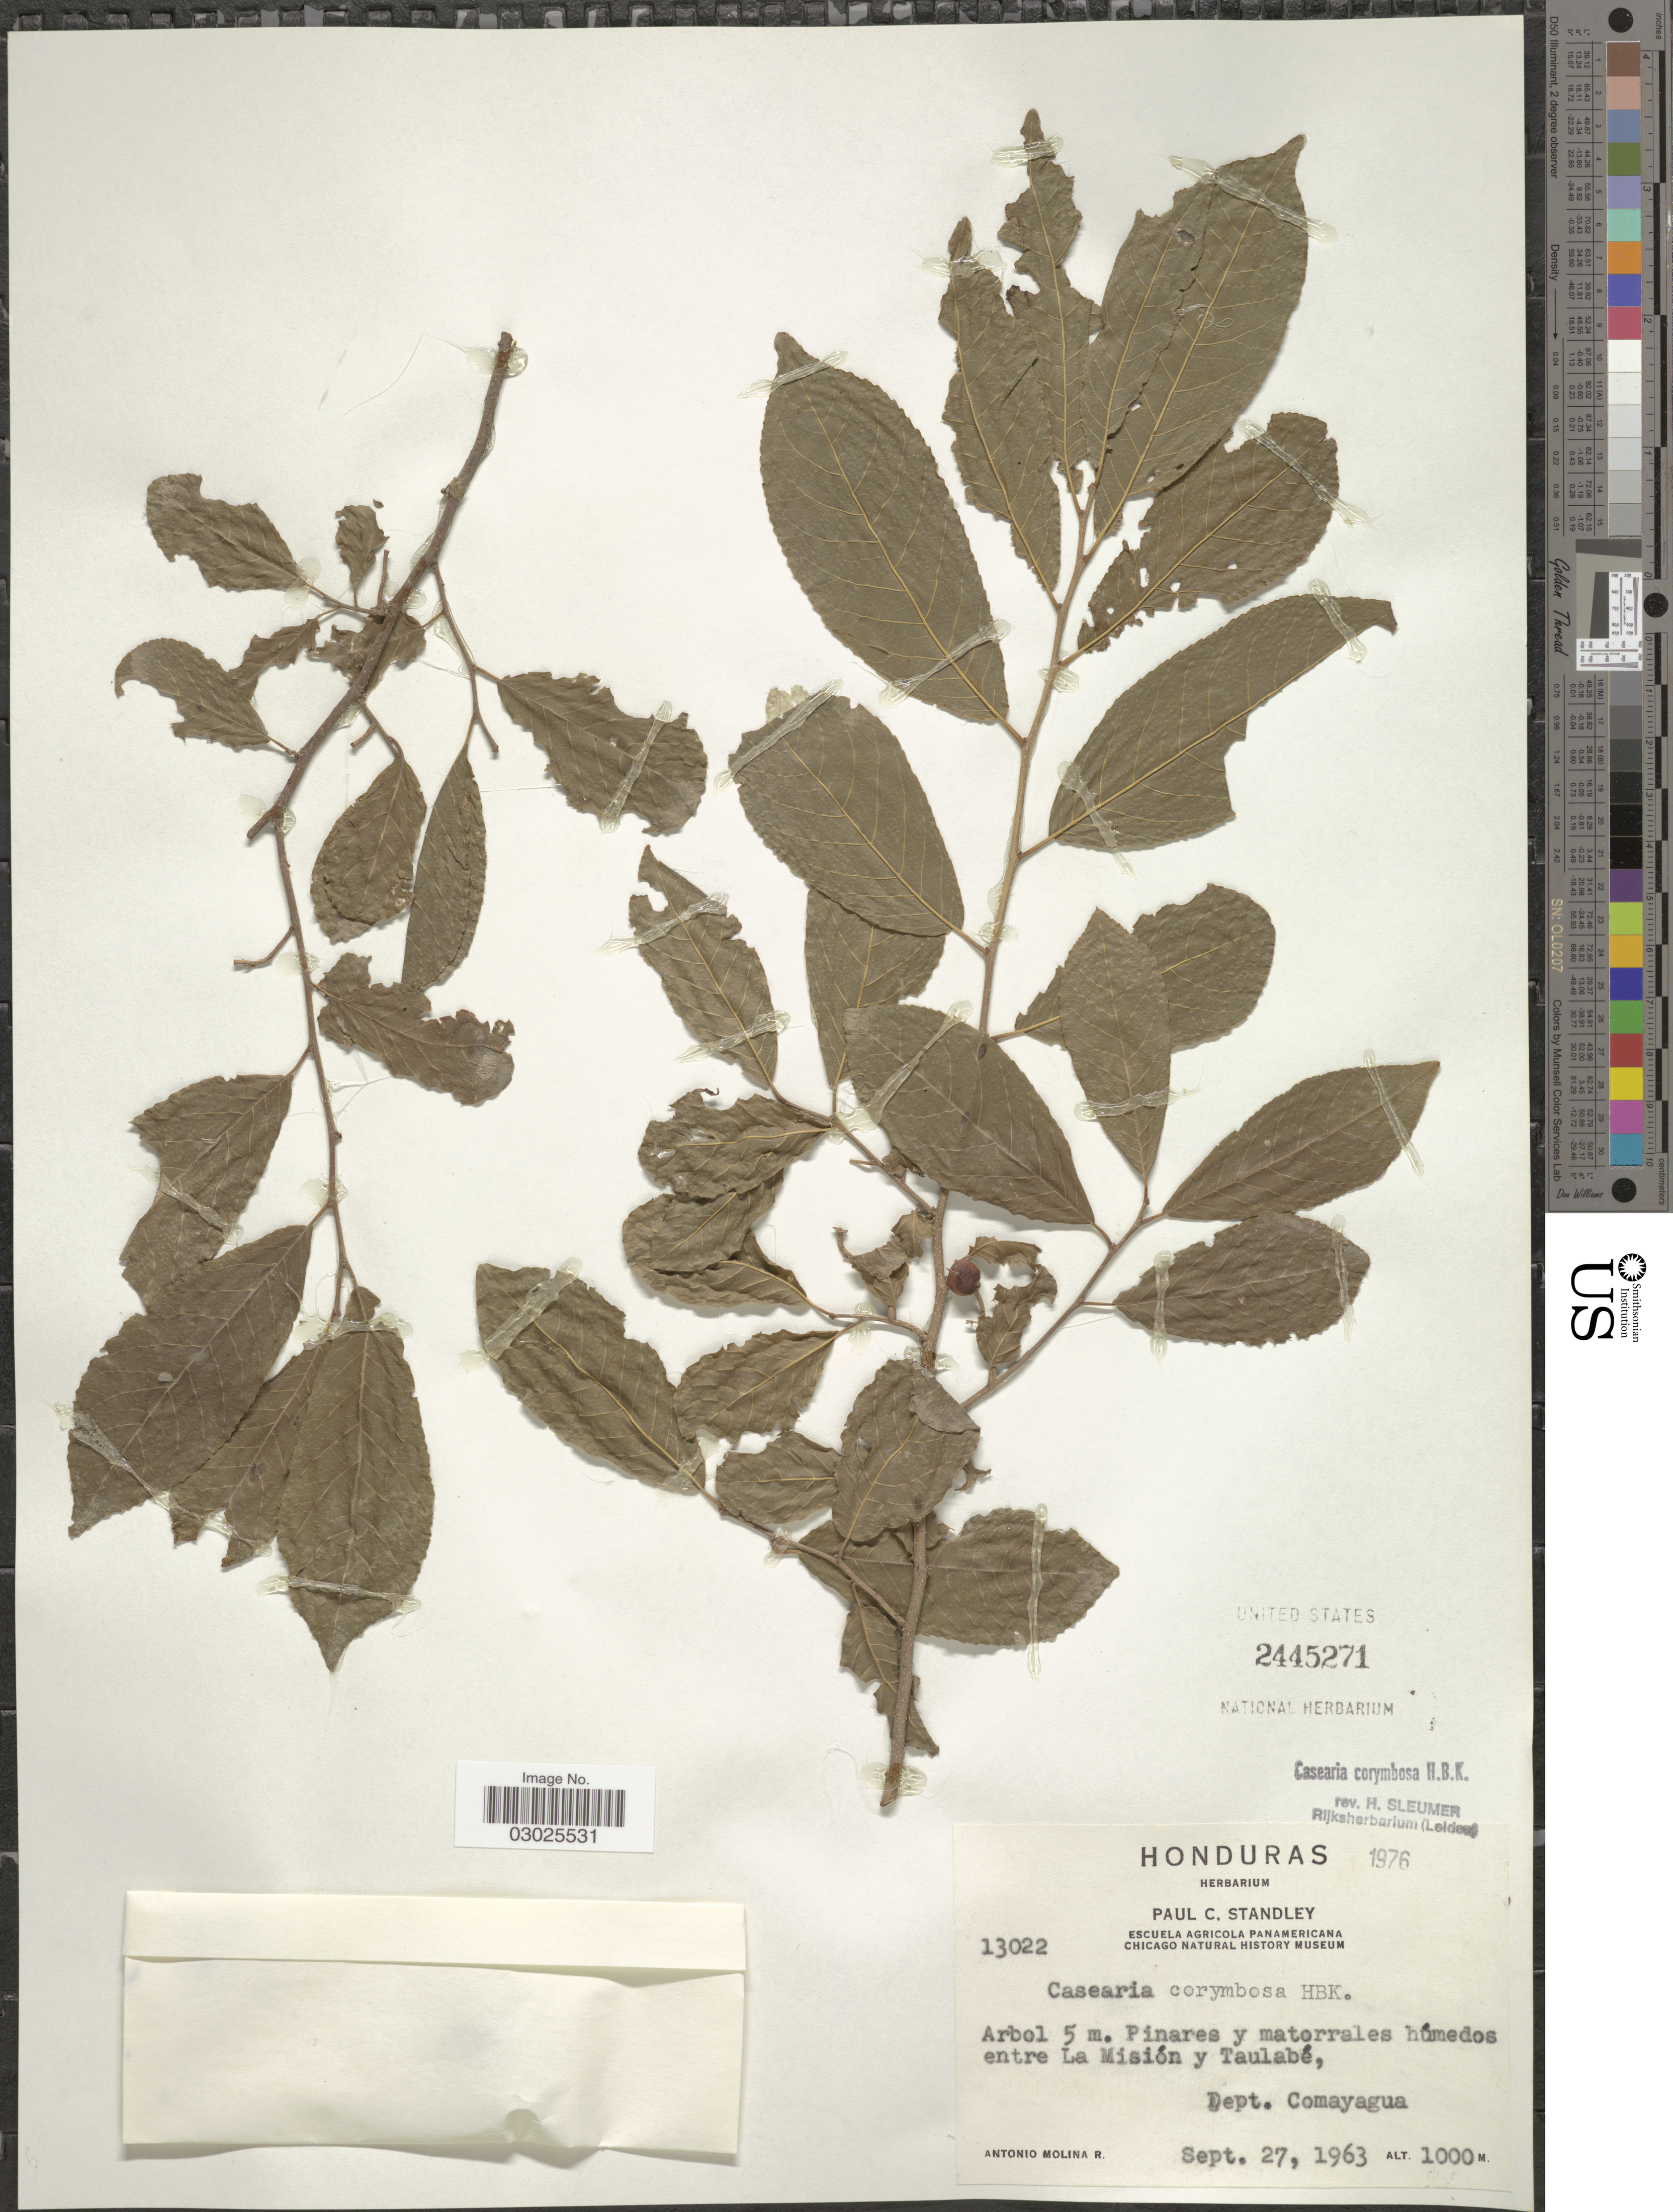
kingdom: Plantae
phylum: Tracheophyta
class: Magnoliopsida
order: Malpighiales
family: Salicaceae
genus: Casearia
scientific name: Casearia corymbosa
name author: Kunth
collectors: A. Molina R.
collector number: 13022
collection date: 1963-09-27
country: Honduras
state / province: Comayagua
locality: Pinares y matorrales húmedos entre La Misión y Taulabé, Dept. Comayagau.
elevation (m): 1000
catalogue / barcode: US 2445271